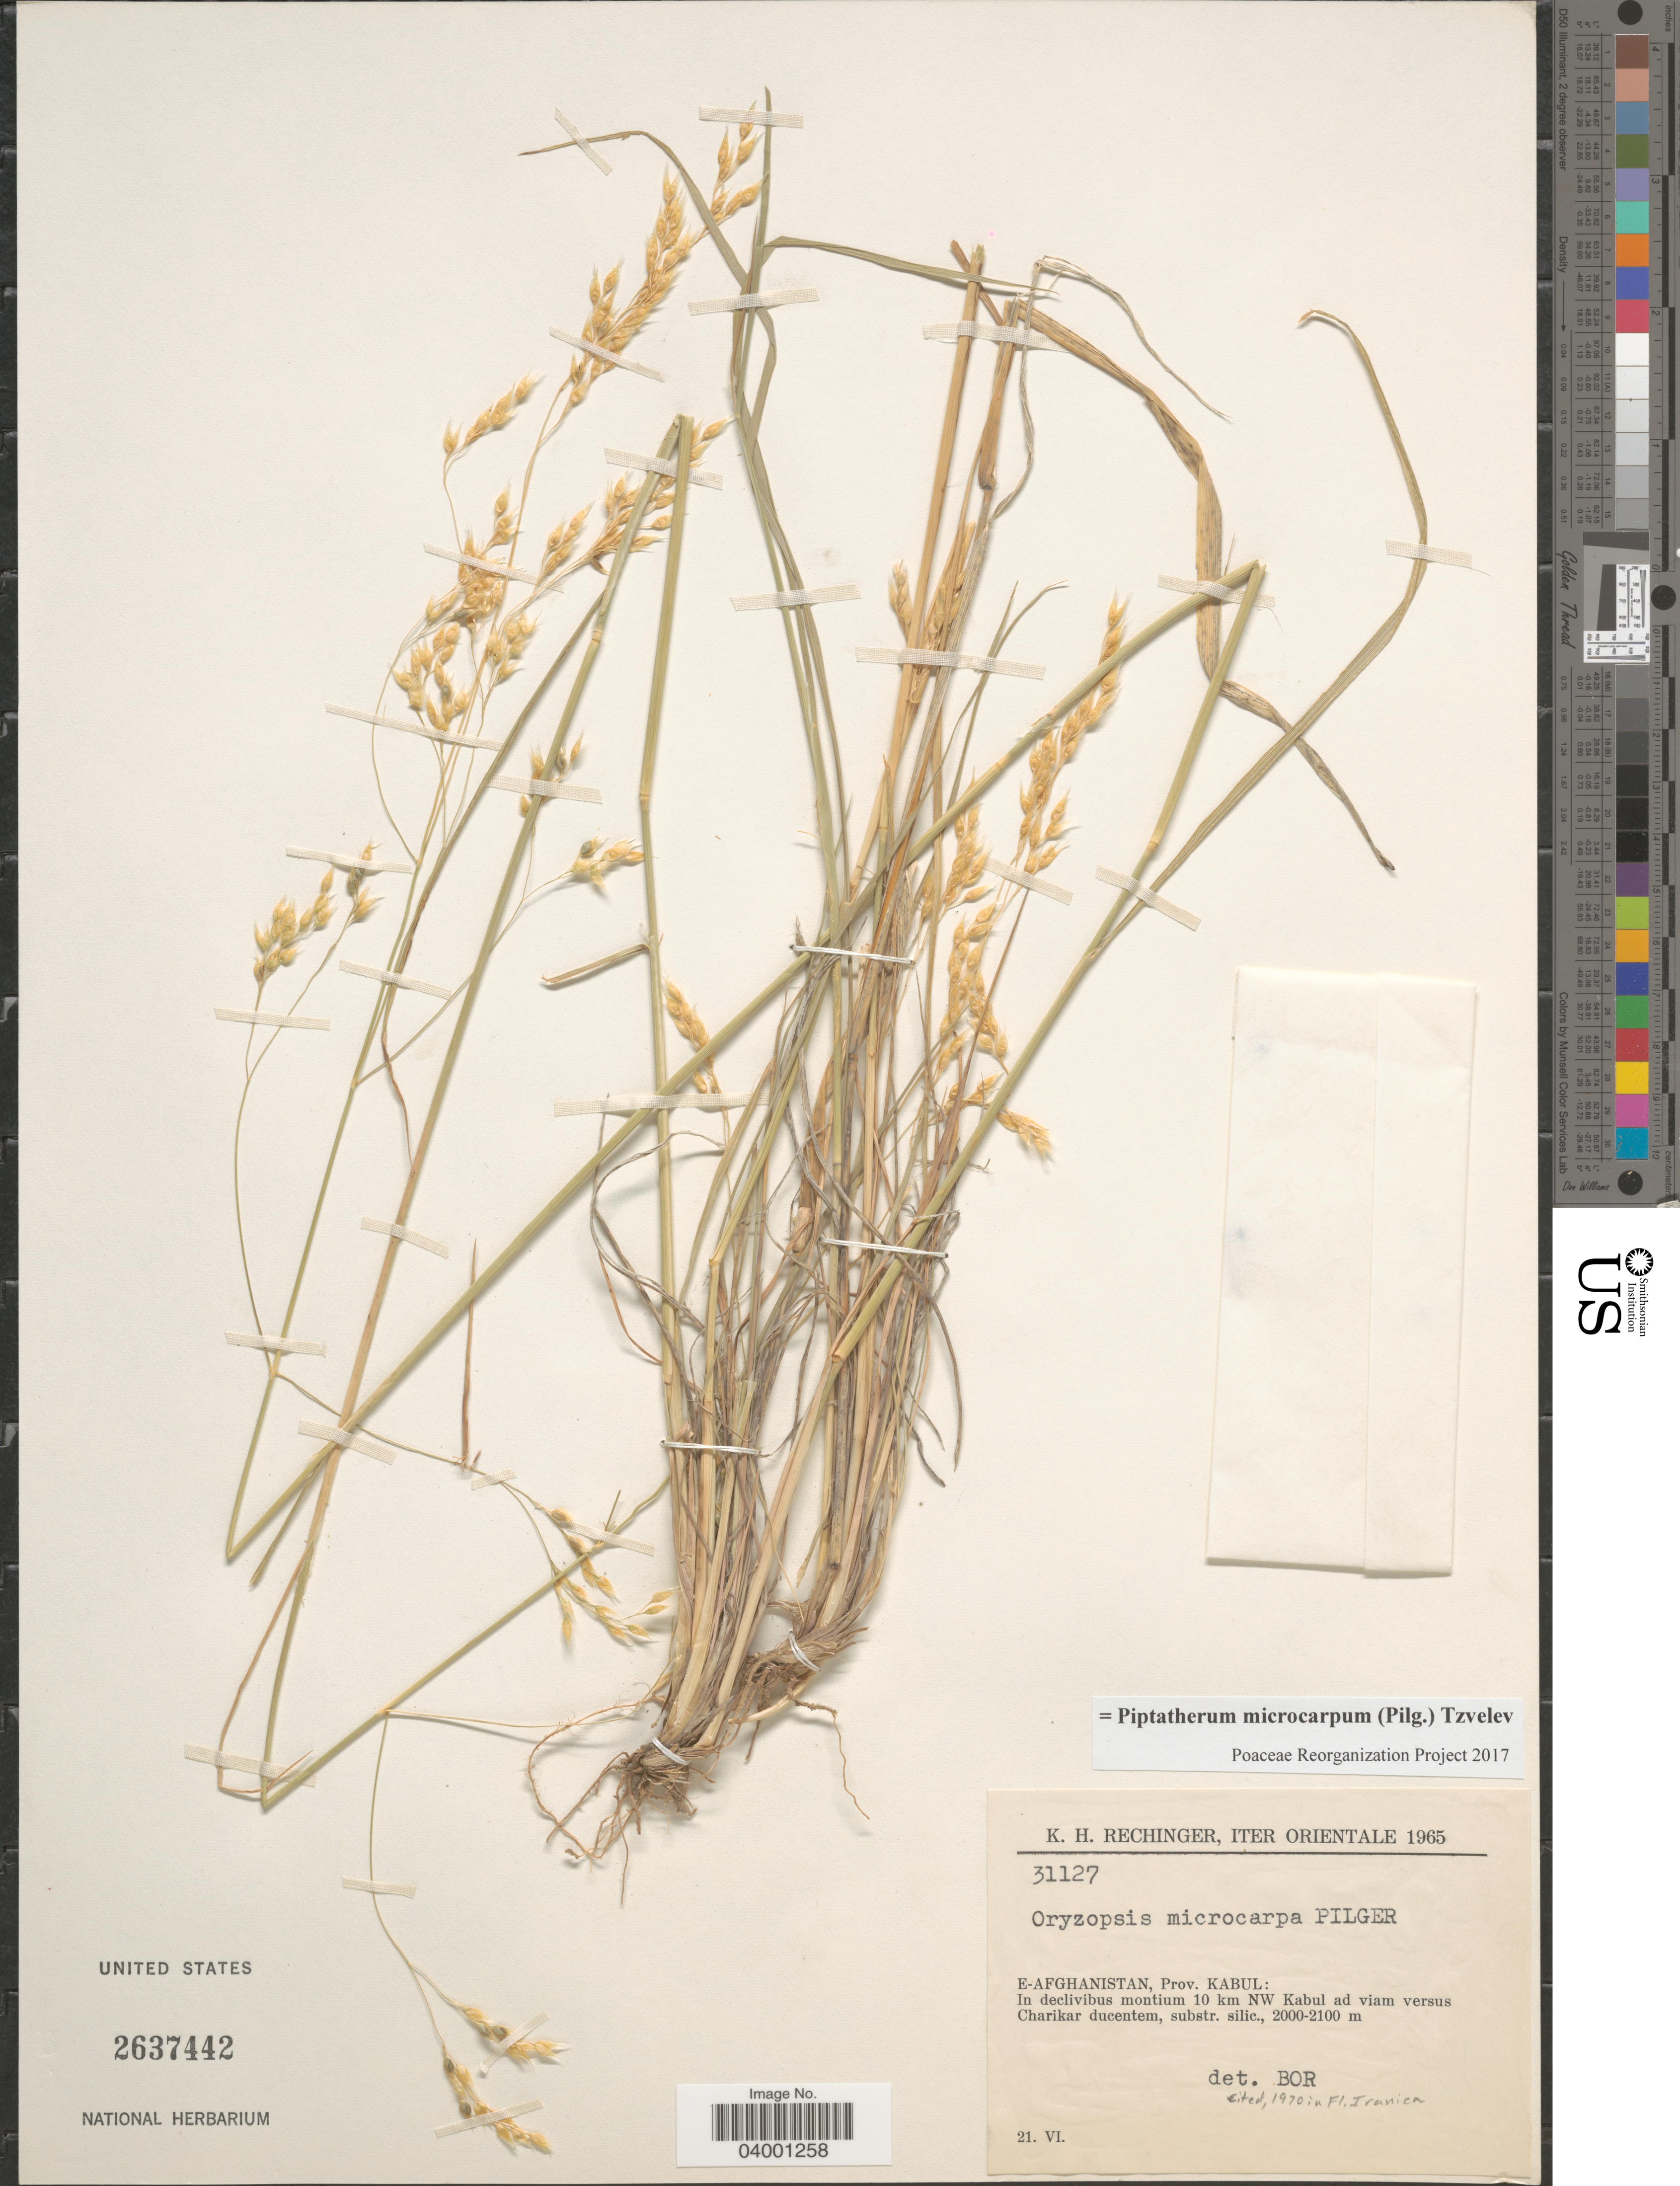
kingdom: Plantae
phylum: Tracheophyta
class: Liliopsida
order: Poales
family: Poaceae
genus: Piptatherum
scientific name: Piptatherum microcarpum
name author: (Pilg.) Tzvelev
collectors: K. H. Rechinger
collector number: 31127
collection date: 1965-06-21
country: Afghanistan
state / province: Kabul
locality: Iter Orientale. E-Afghanistan: In declivibus montium 10 km NW Kabul ad viam versus Charikar ducentum.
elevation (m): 2000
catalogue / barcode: US 2637442